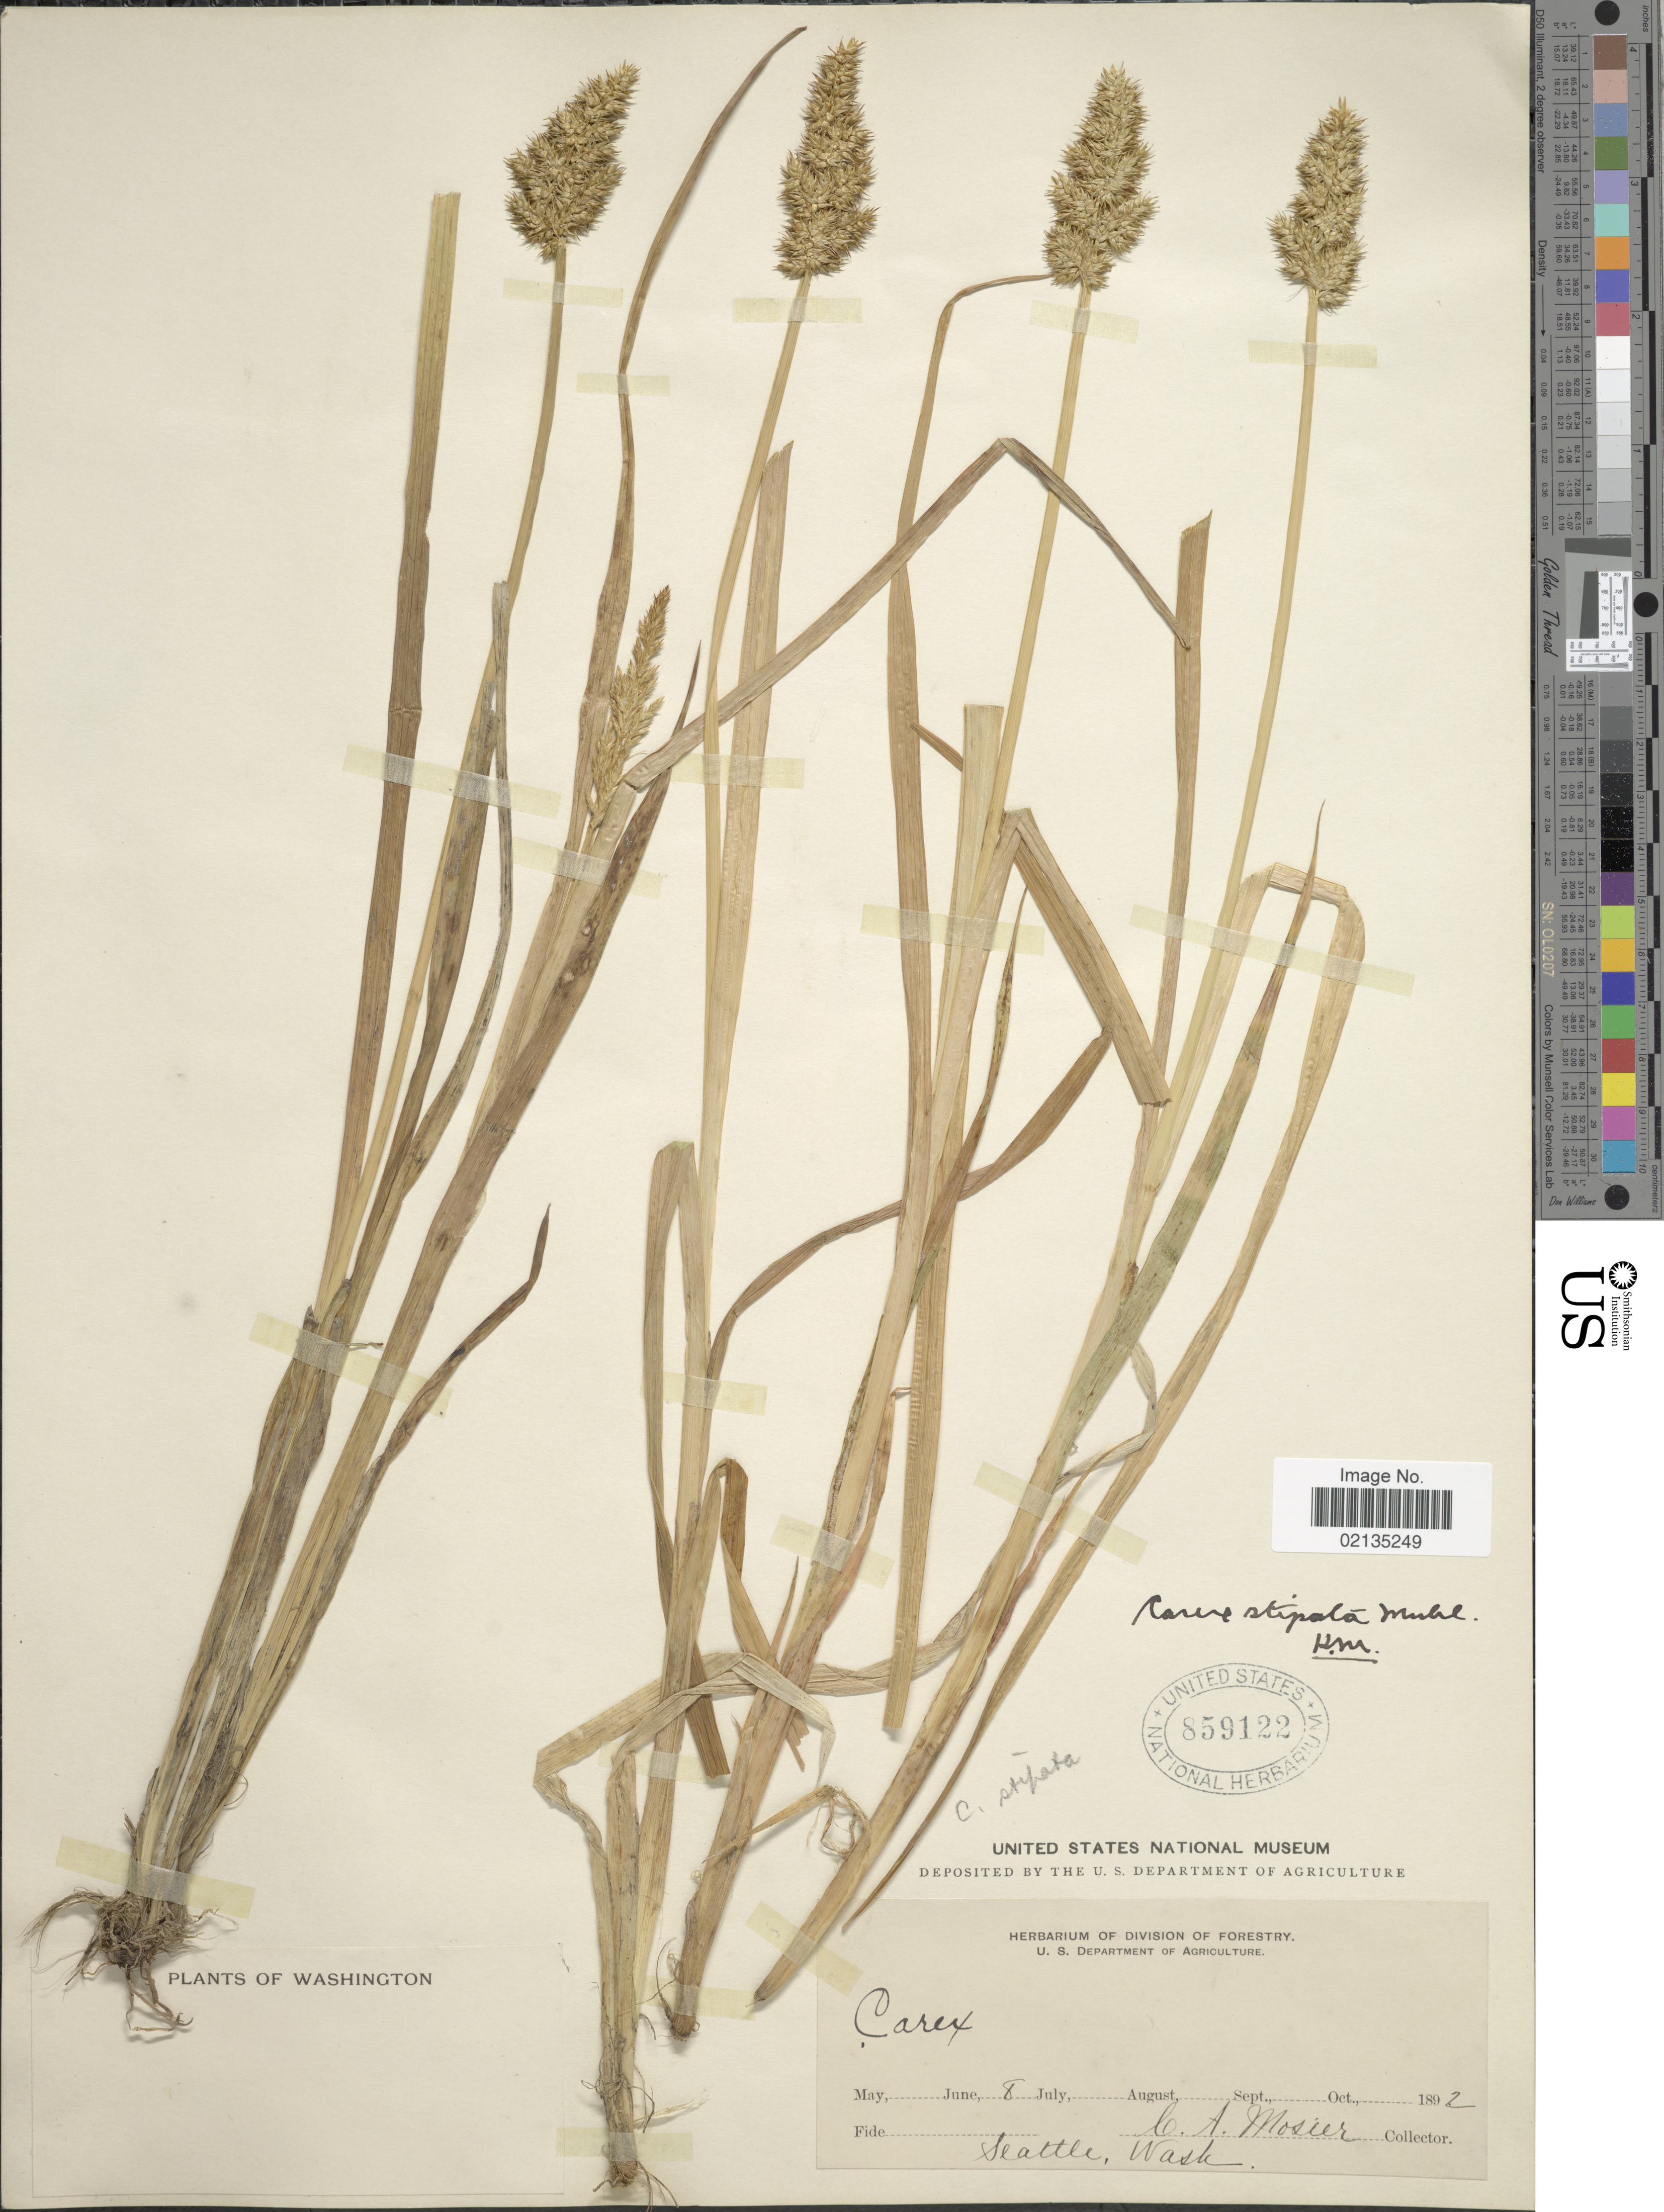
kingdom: Plantae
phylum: Tracheophyta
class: Liliopsida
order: Poales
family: Cyperaceae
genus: Carex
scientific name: Carex stipata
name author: Muhl. ex Willd.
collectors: C. A. Mosier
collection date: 1892-07-08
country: United States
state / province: Washington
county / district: King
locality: Seattle, Wash.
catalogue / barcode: US 859122